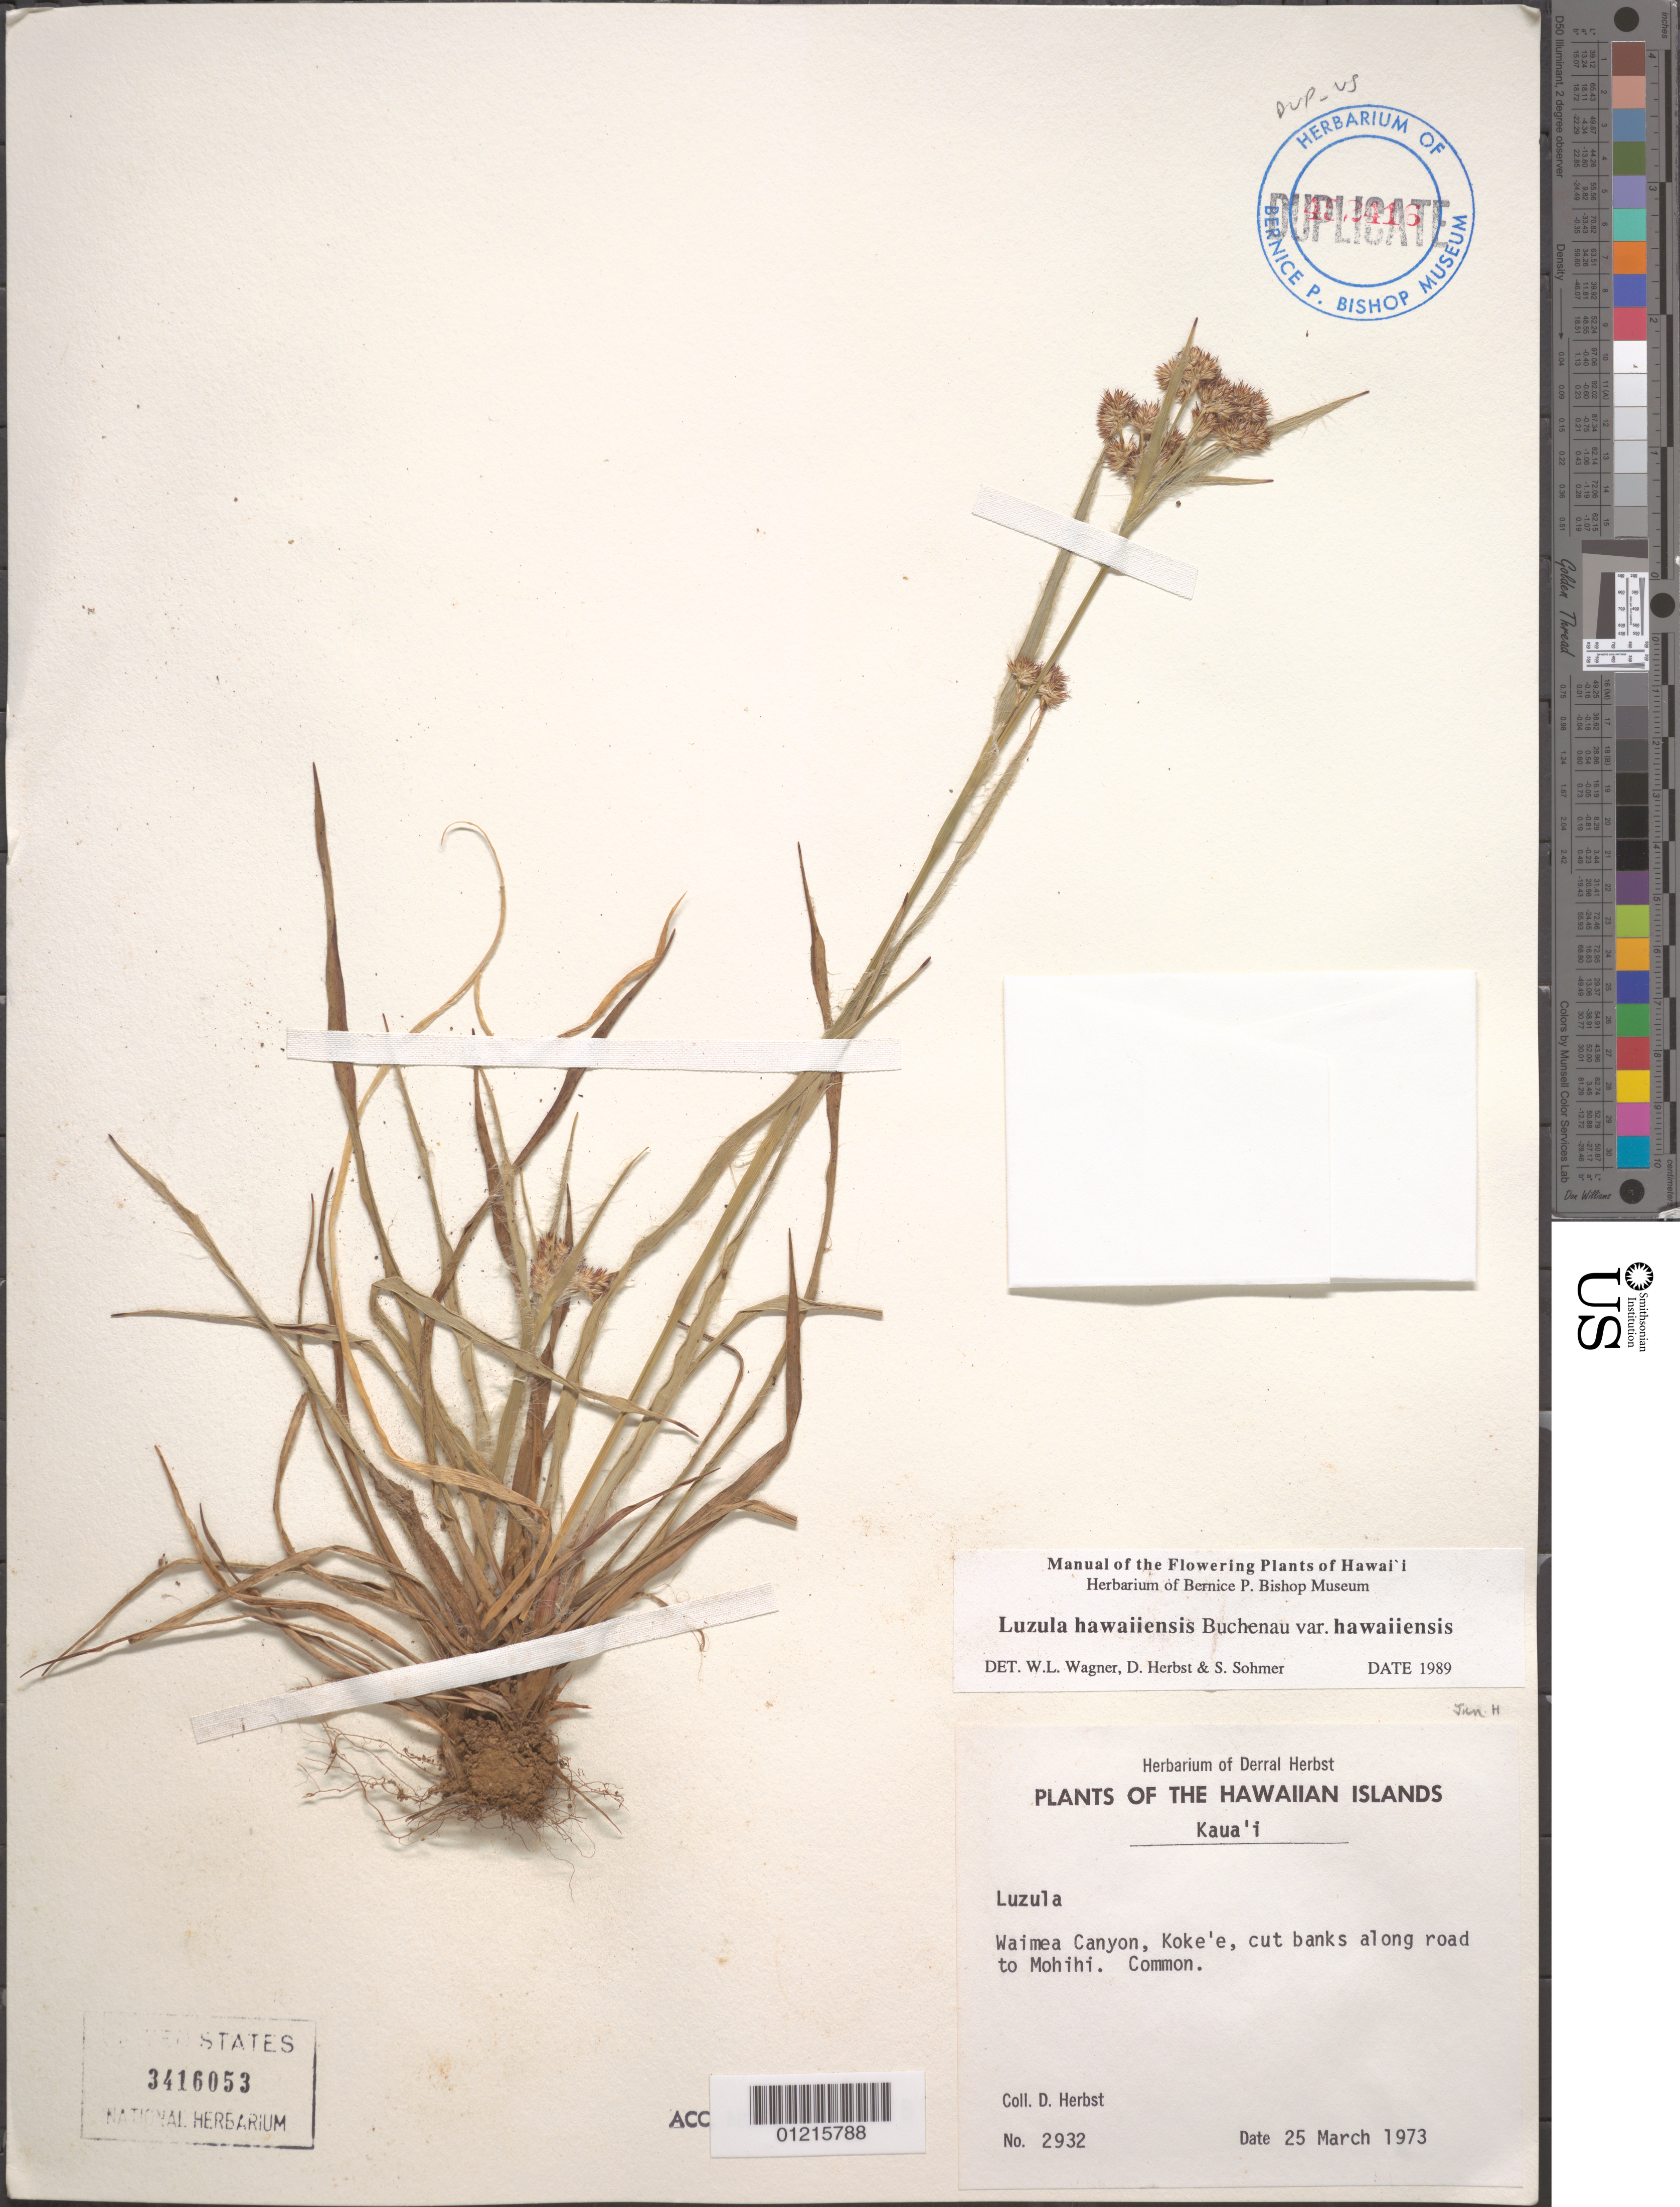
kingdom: Plantae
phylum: Tracheophyta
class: Liliopsida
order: Poales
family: Juncaceae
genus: Luzula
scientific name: Luzula hawaiiensis var. hawaiiensis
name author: Buchenau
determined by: Wagner, W. L.; Herbst, D. R.; Sohmer, S. H.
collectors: D. R. Herbst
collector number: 2932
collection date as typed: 25 Mar 1973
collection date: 1973-03-25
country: United States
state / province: Hawaii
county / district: Kauai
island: Kaua'i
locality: Waimea Canyon, Koke'e, cut banks along road to Mohihi.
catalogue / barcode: US 3416053